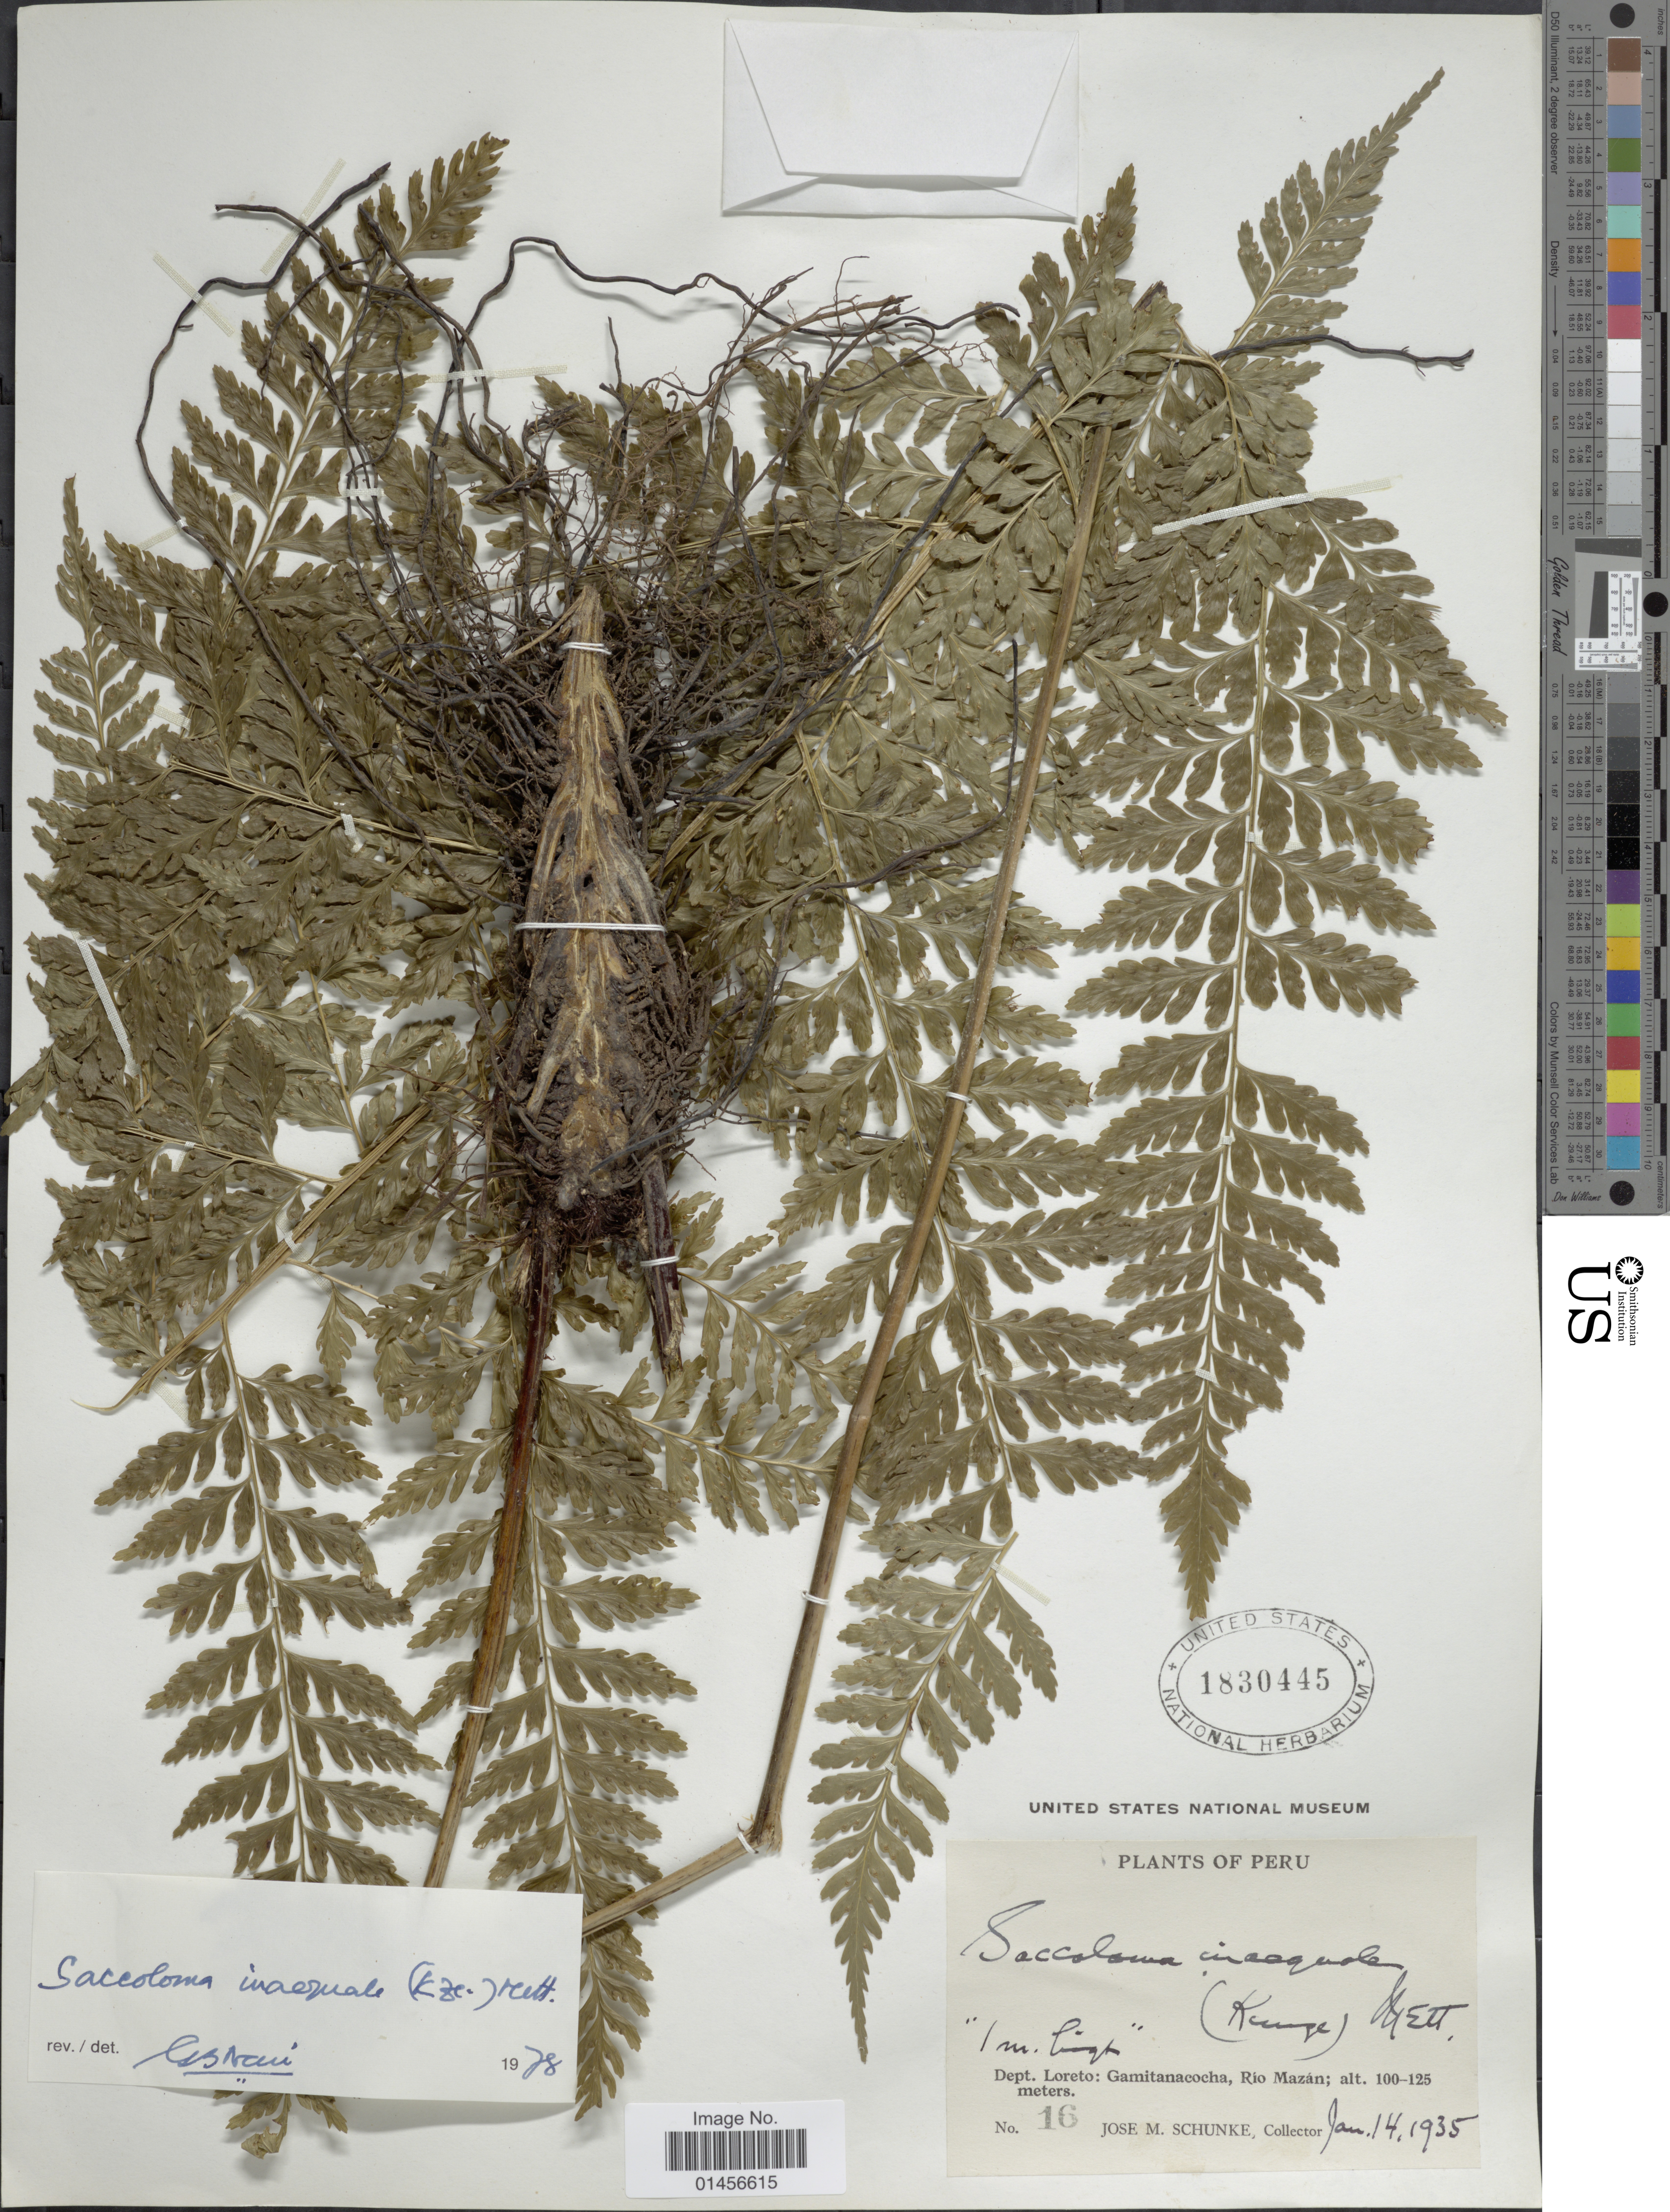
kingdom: Plantae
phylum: Tracheophyta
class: Polypodiopsida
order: Polypodiales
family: Saccolomataceae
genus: Saccoloma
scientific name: Saccoloma inaequale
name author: (Kunze) Mett.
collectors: J. M. Schunke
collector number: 16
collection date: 1935-01-14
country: Peru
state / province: Loreto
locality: Gamitanacocha, Rio Mazán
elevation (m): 100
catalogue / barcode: US 1830445